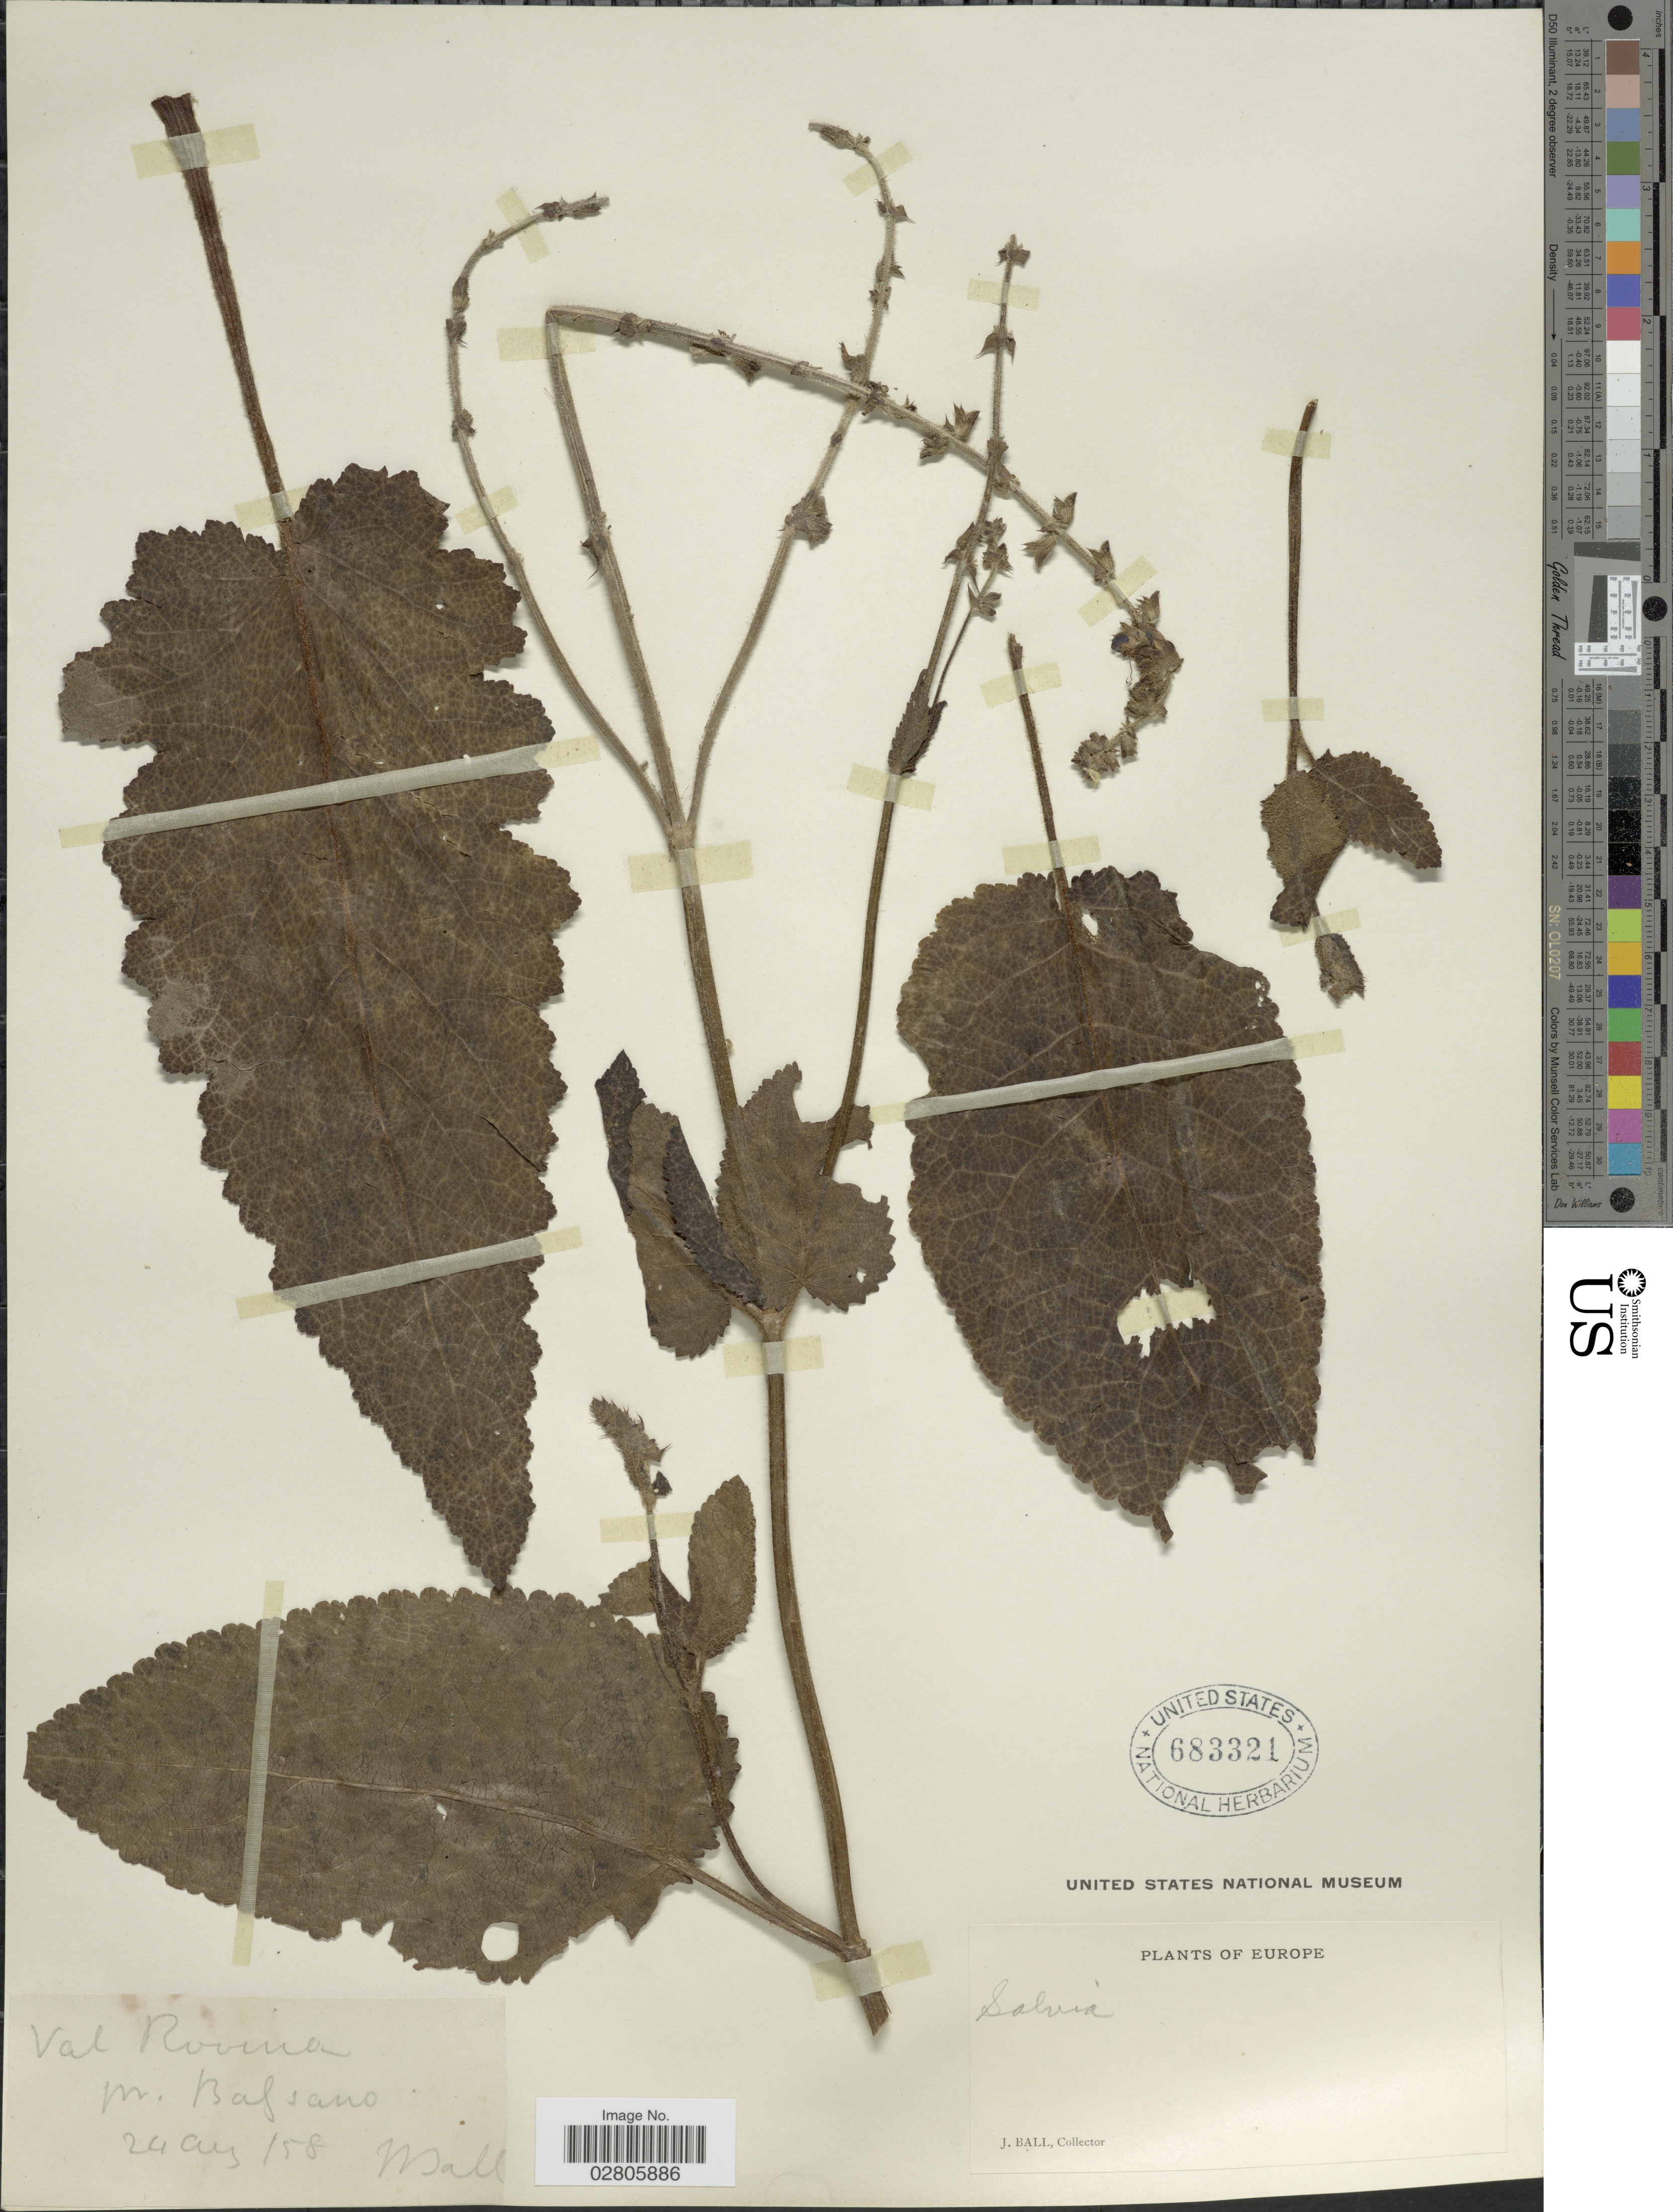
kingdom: Plantae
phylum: Tracheophyta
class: Magnoliopsida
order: Lamiales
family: Lamiaceae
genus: Salvia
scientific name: Salvia sp.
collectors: J. Ball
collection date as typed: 24 aug 158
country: Italy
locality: Val Rovina. Nr. Bassano. Europe.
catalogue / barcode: US 683321